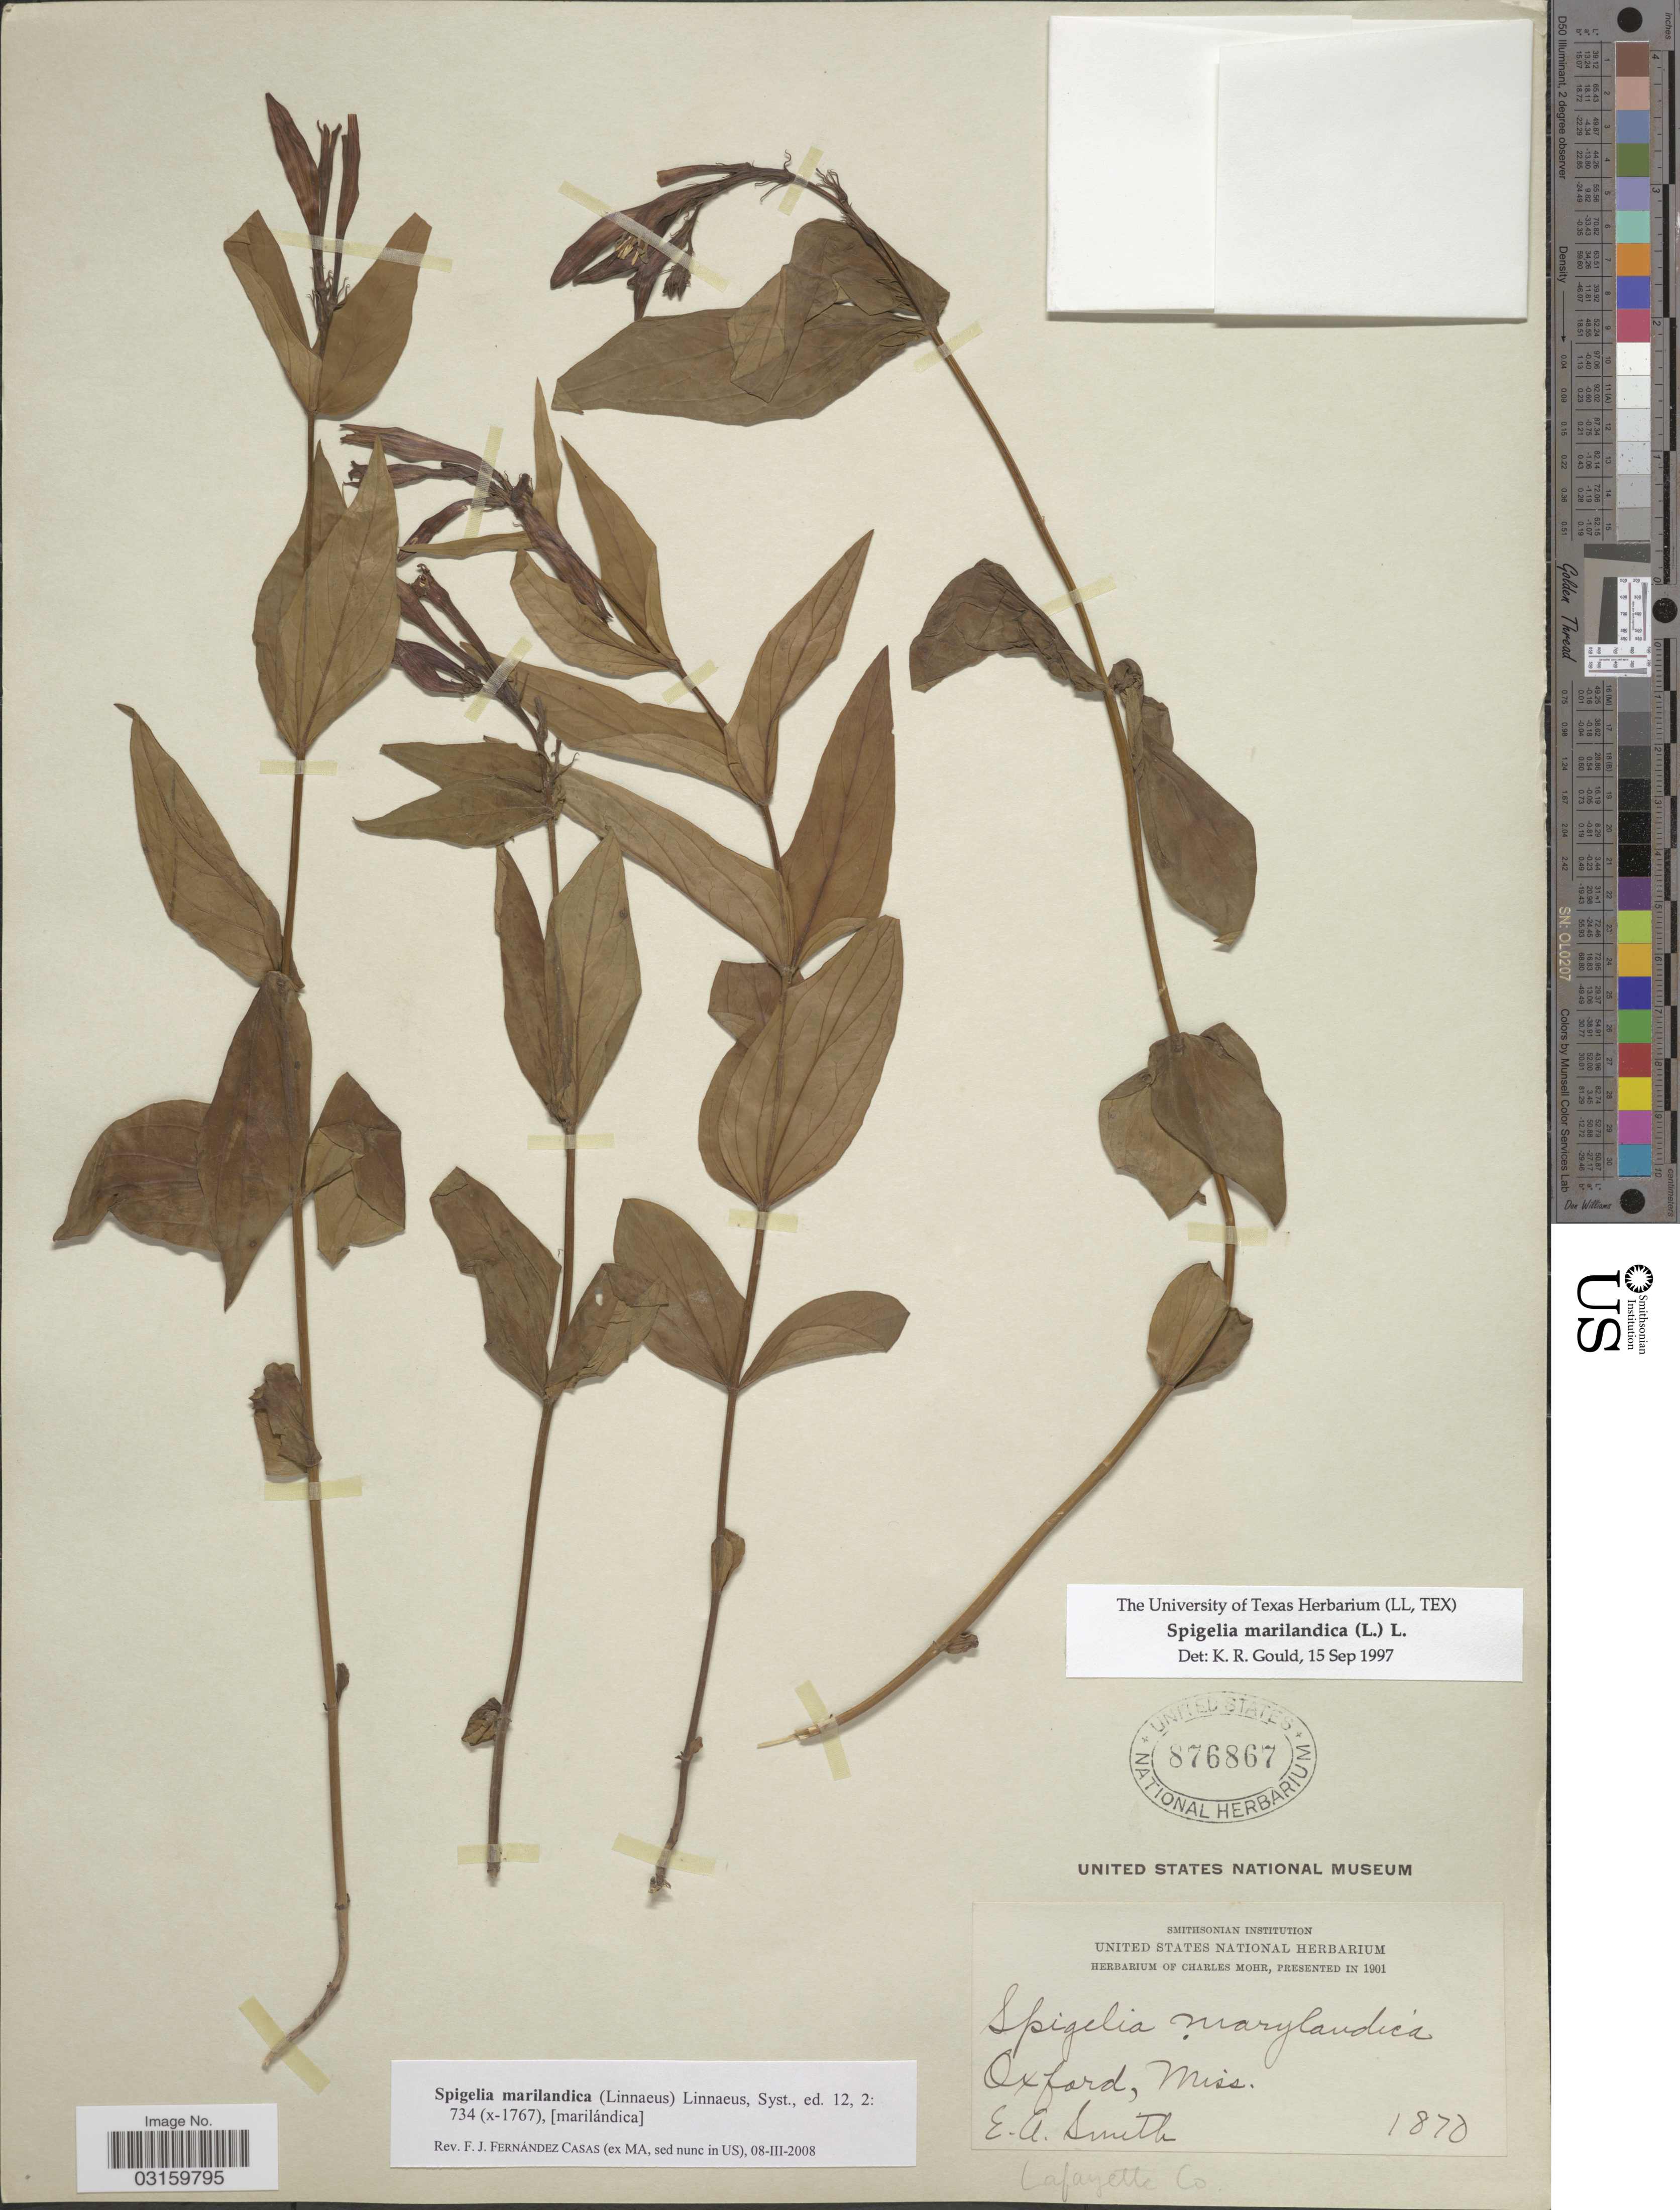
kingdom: Plantae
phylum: Tracheophyta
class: Magnoliopsida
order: Gentianales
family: Loganiaceae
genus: Spigelia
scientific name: Spigelia marilandica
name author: (L.) L.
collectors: E. A. Smith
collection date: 1870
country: United States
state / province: Mississippi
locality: Oxford, Lafayette Co.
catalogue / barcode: US 876867